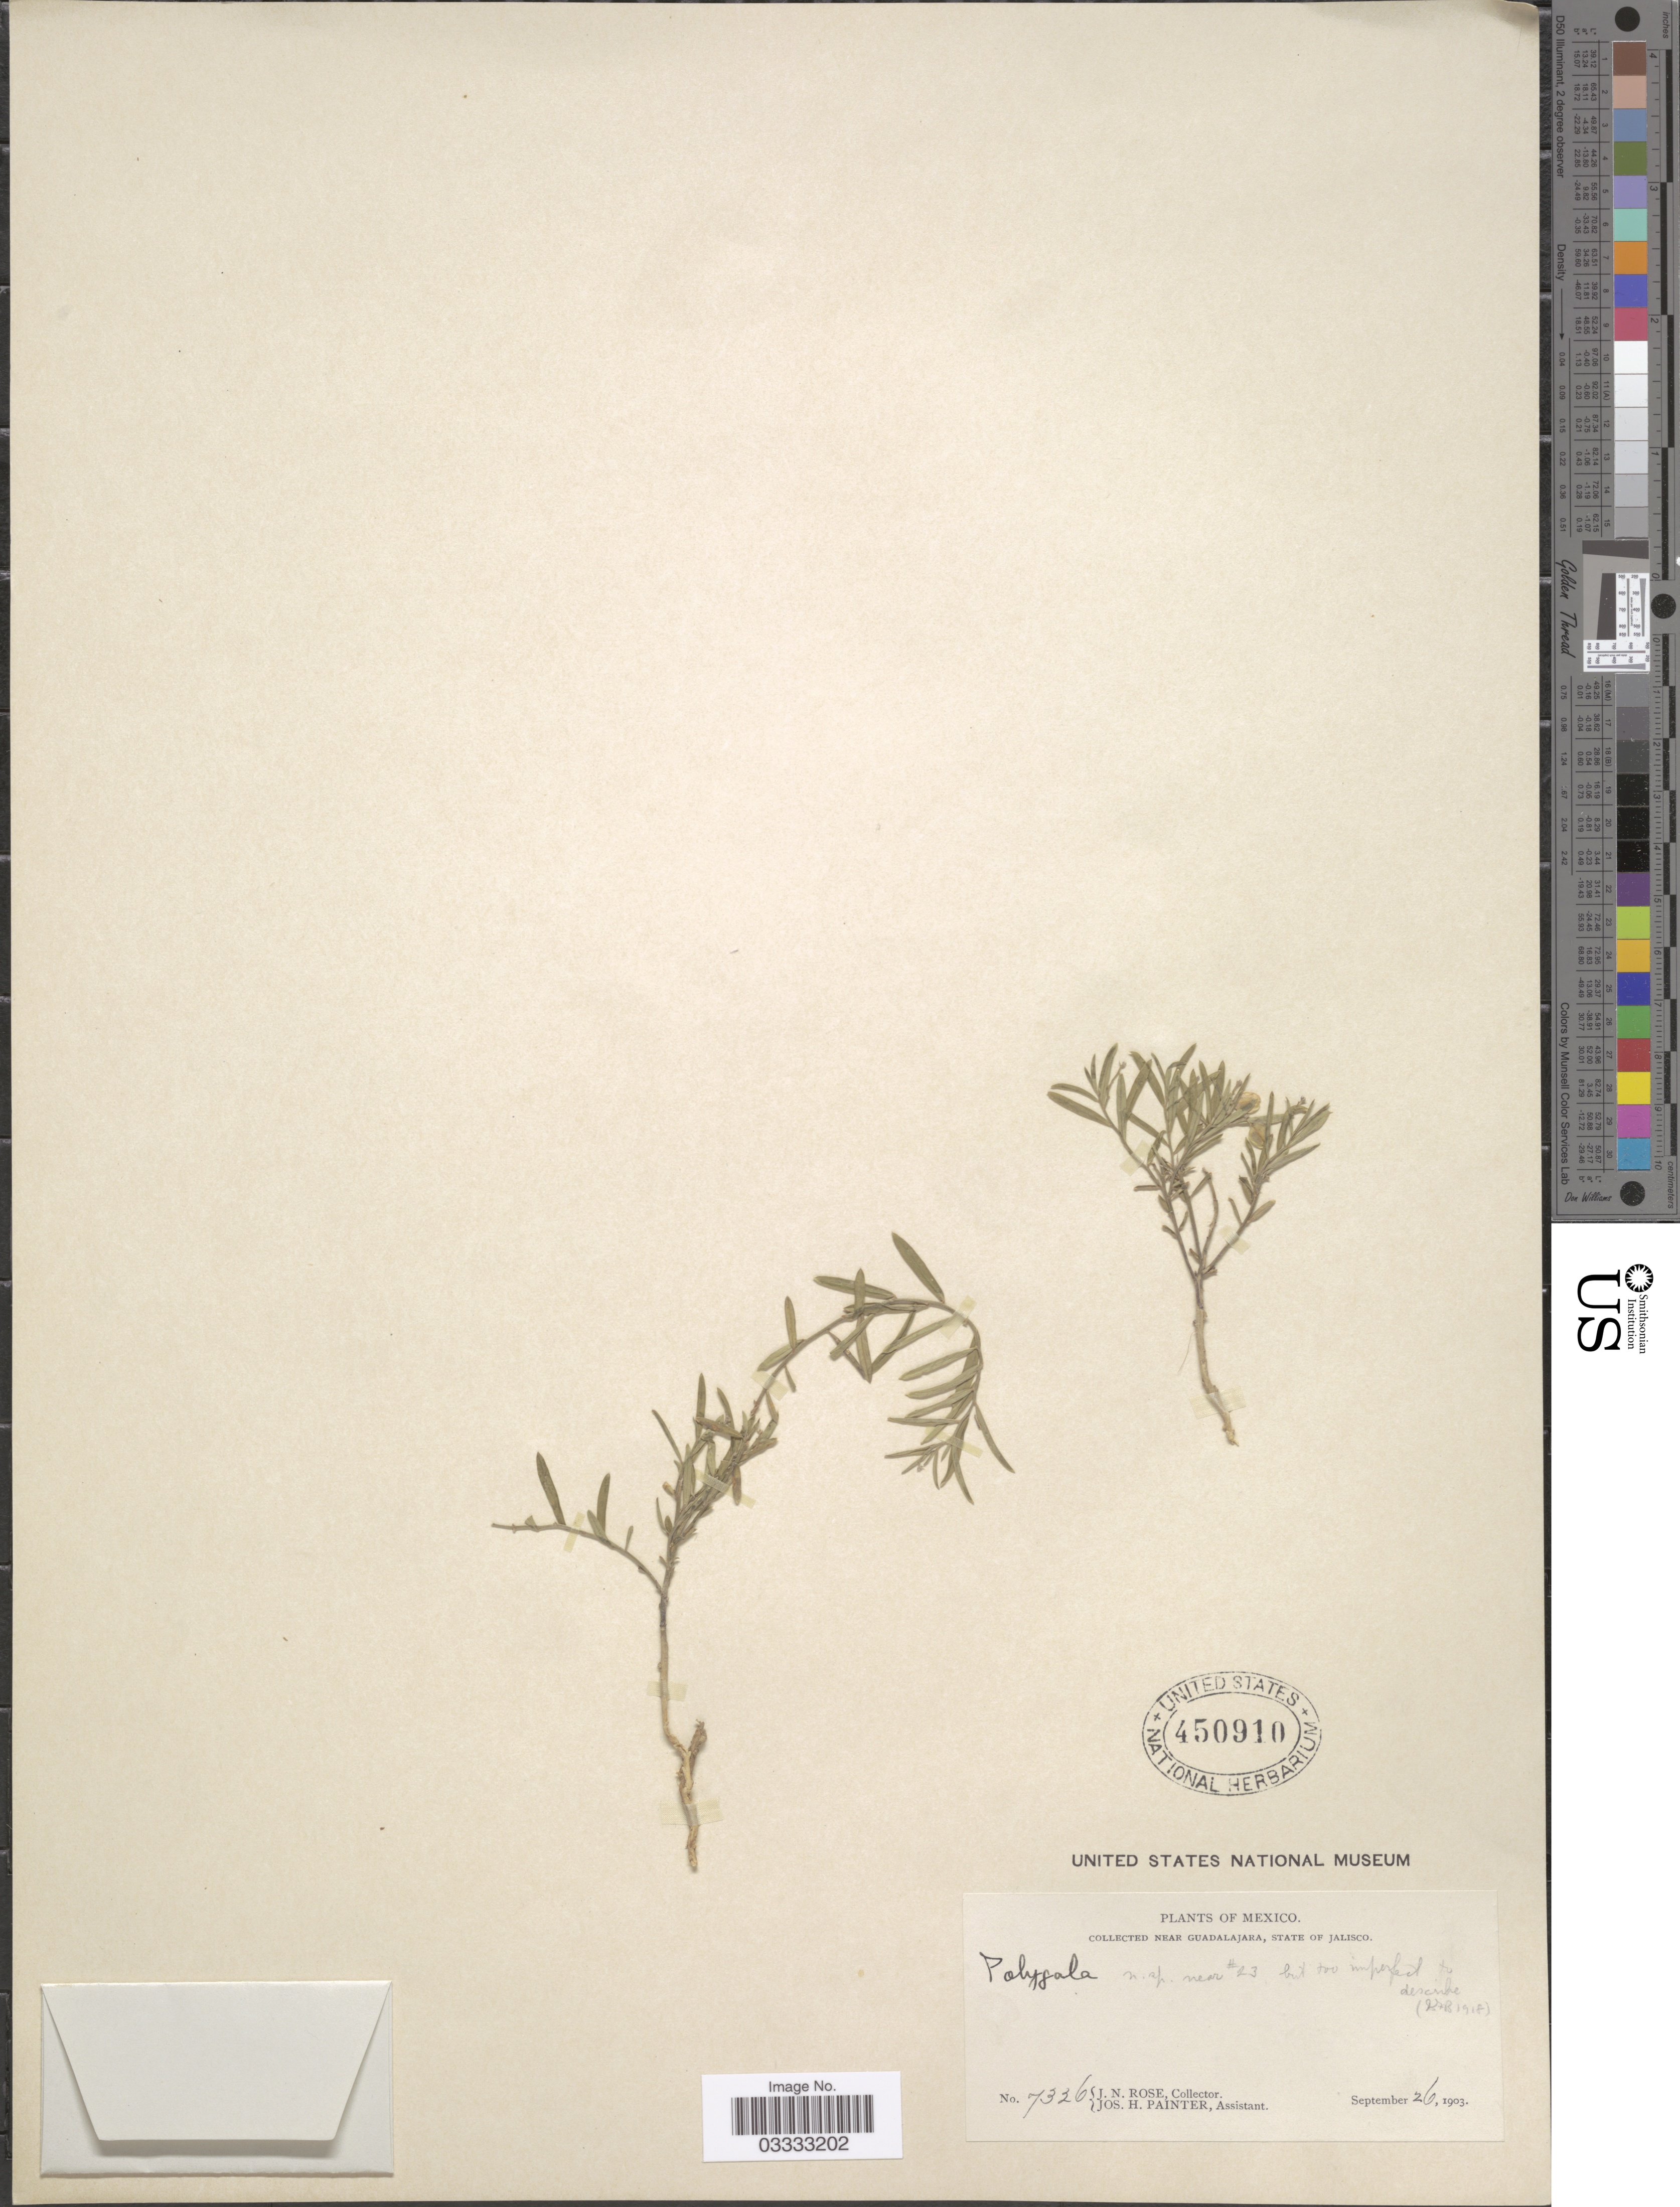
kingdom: Plantae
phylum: Tracheophyta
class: Magnoliopsida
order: Fabales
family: Polygalaceae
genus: Polygala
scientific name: Polygala sp.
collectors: J. N. Rose & J. H. Painter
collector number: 7326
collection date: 1903-09-26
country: Mexico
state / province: Jalisco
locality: Near Guadalajara.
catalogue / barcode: US 450910